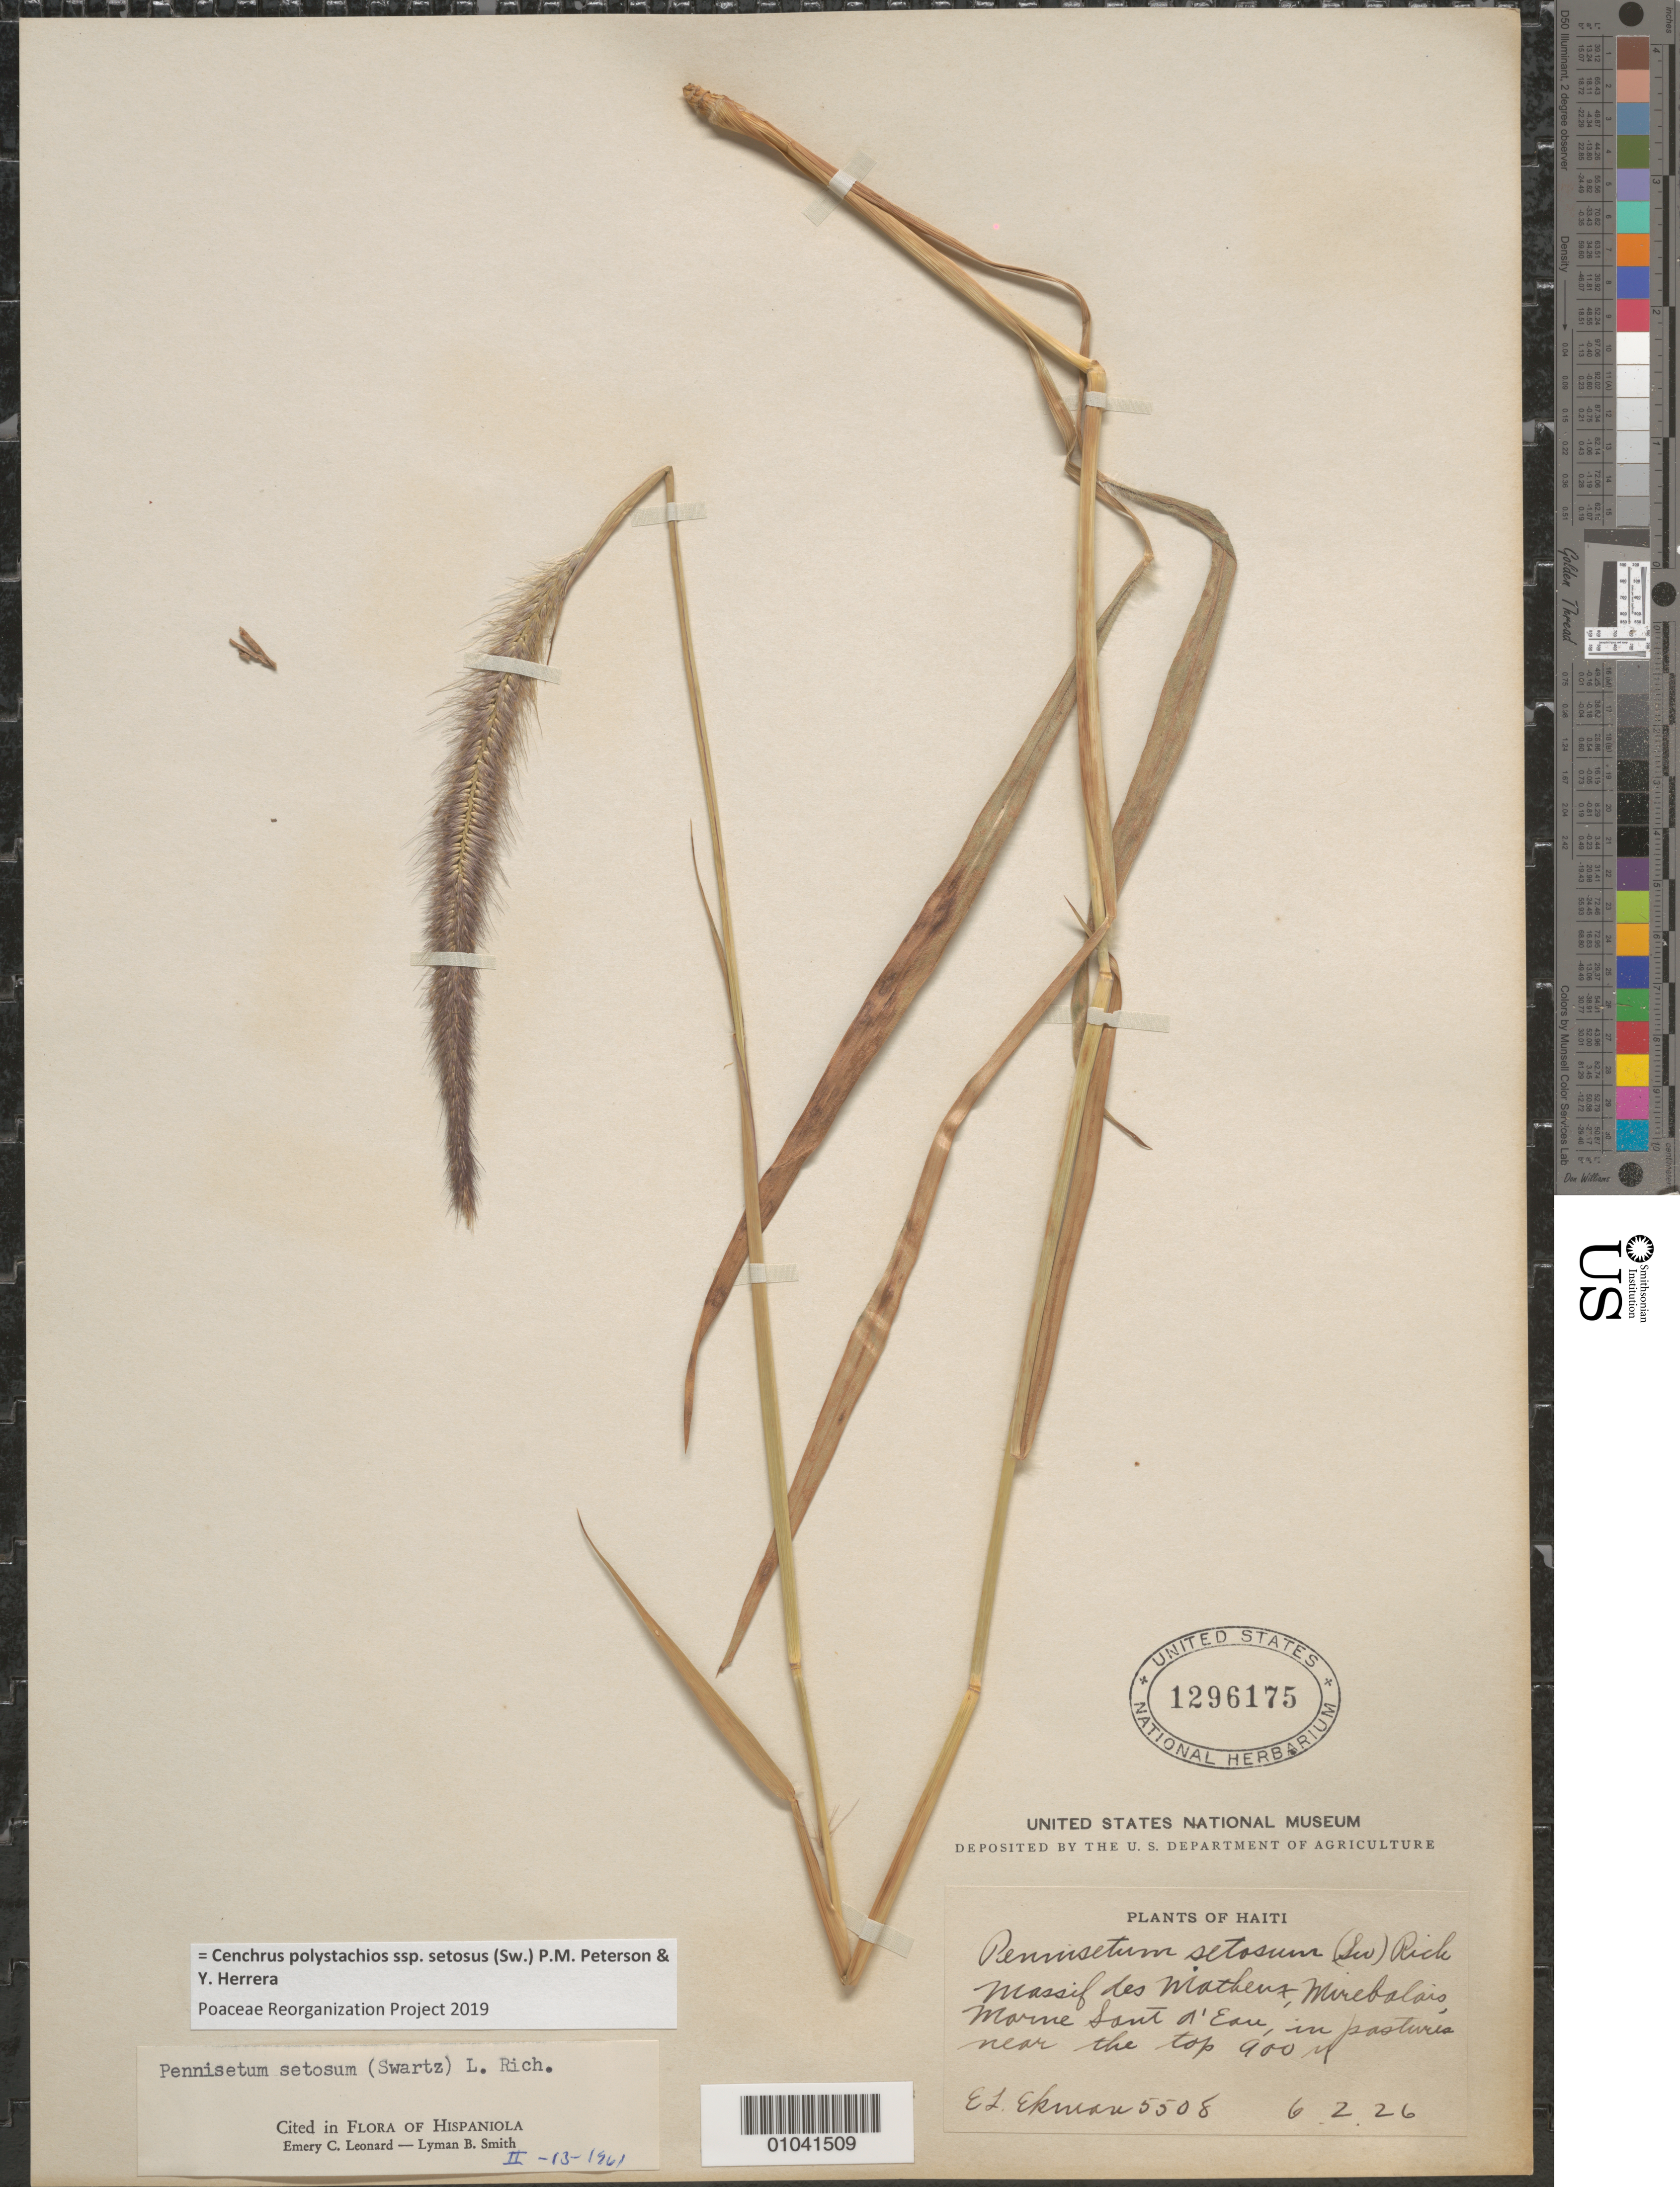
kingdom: Plantae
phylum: Tracheophyta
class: Liliopsida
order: Poales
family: Poaceae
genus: Cenchrus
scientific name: Cenchrus polystachios subsp. setosus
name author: (Sw.) P.M. Peterson & Y. Herrera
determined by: Poaceae Reorganization Project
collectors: E. L. Ekman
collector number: H 5508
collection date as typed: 06 Feb 1926 or 02 Jun 1926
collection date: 1926-02-06 or 1926-06-02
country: Haiti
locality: Massif des Matheux, Mirebalais, Marne Sante d'Eau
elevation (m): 900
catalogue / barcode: US 1296175